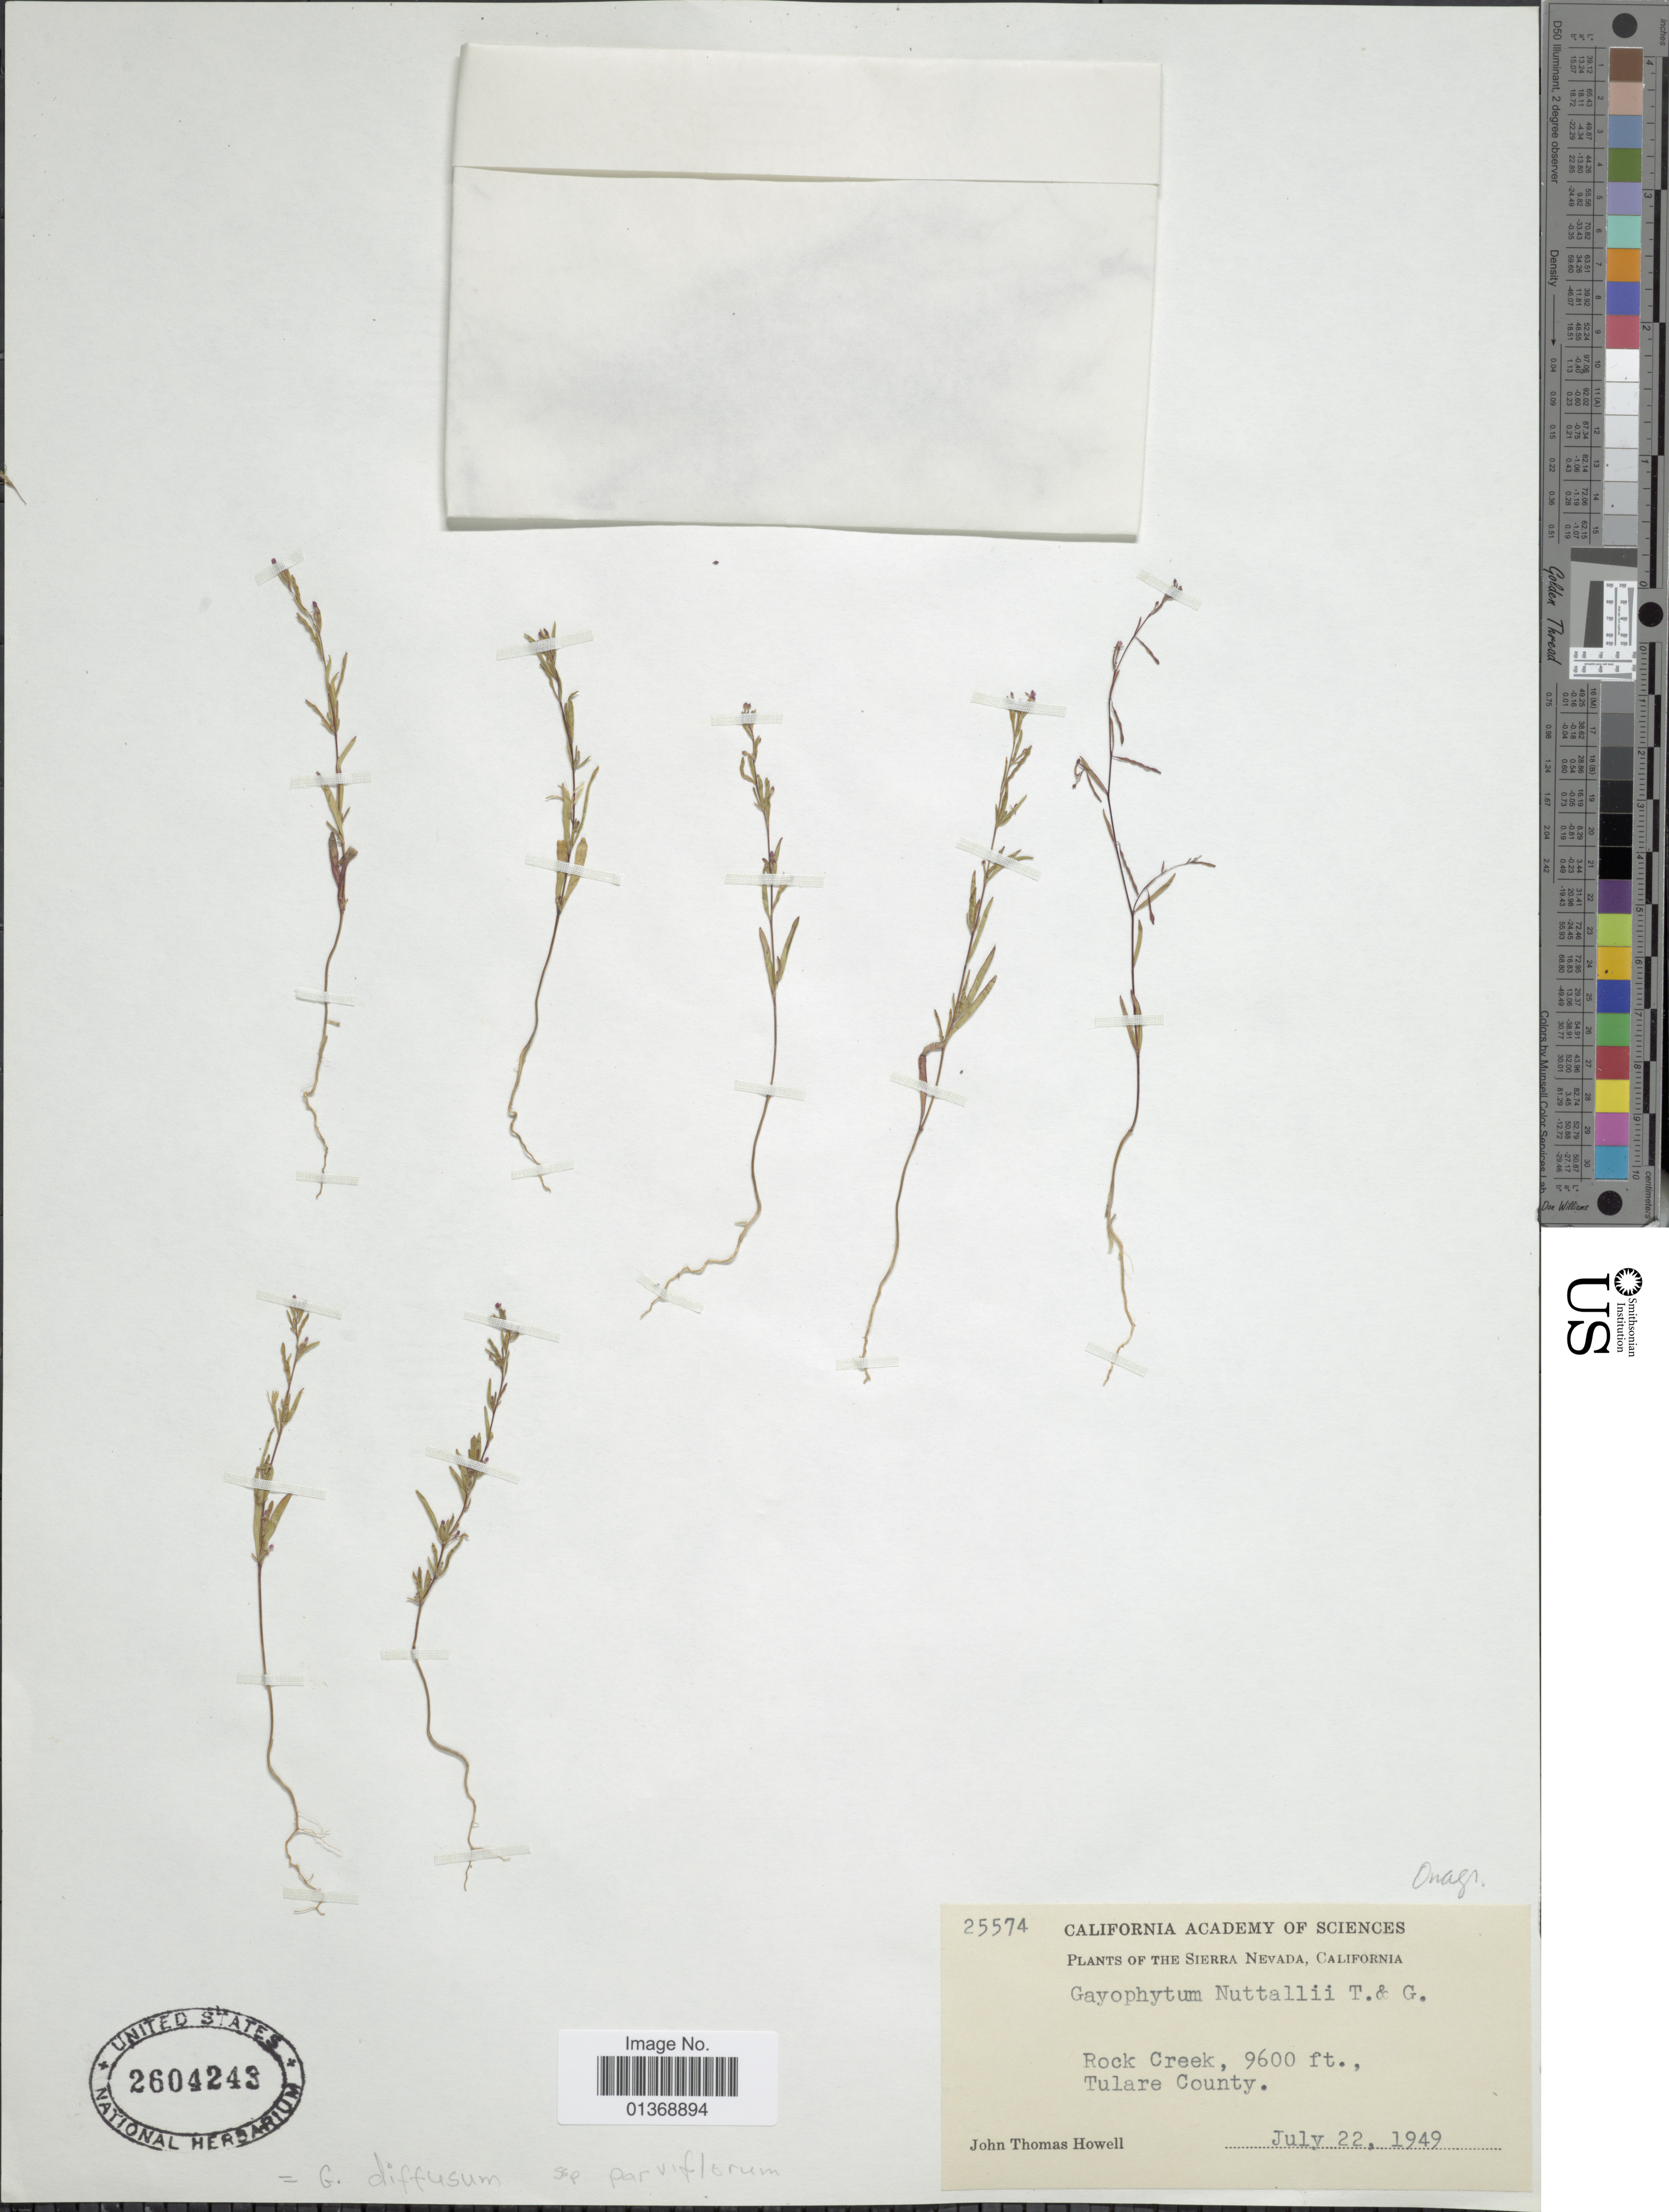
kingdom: Plantae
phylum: Tracheophyta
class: Magnoliopsida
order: Myrtales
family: Onagraceae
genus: Gayophytum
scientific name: Gayophytum diffusum subsp. parviflorum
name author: F. H. Lewis & Szweyk.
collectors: J. T. Howell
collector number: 25574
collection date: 1949-07-22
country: United States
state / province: California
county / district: Tulare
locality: Sierra Nevada, rock Creek, Tulare County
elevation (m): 2926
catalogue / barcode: US 2604243